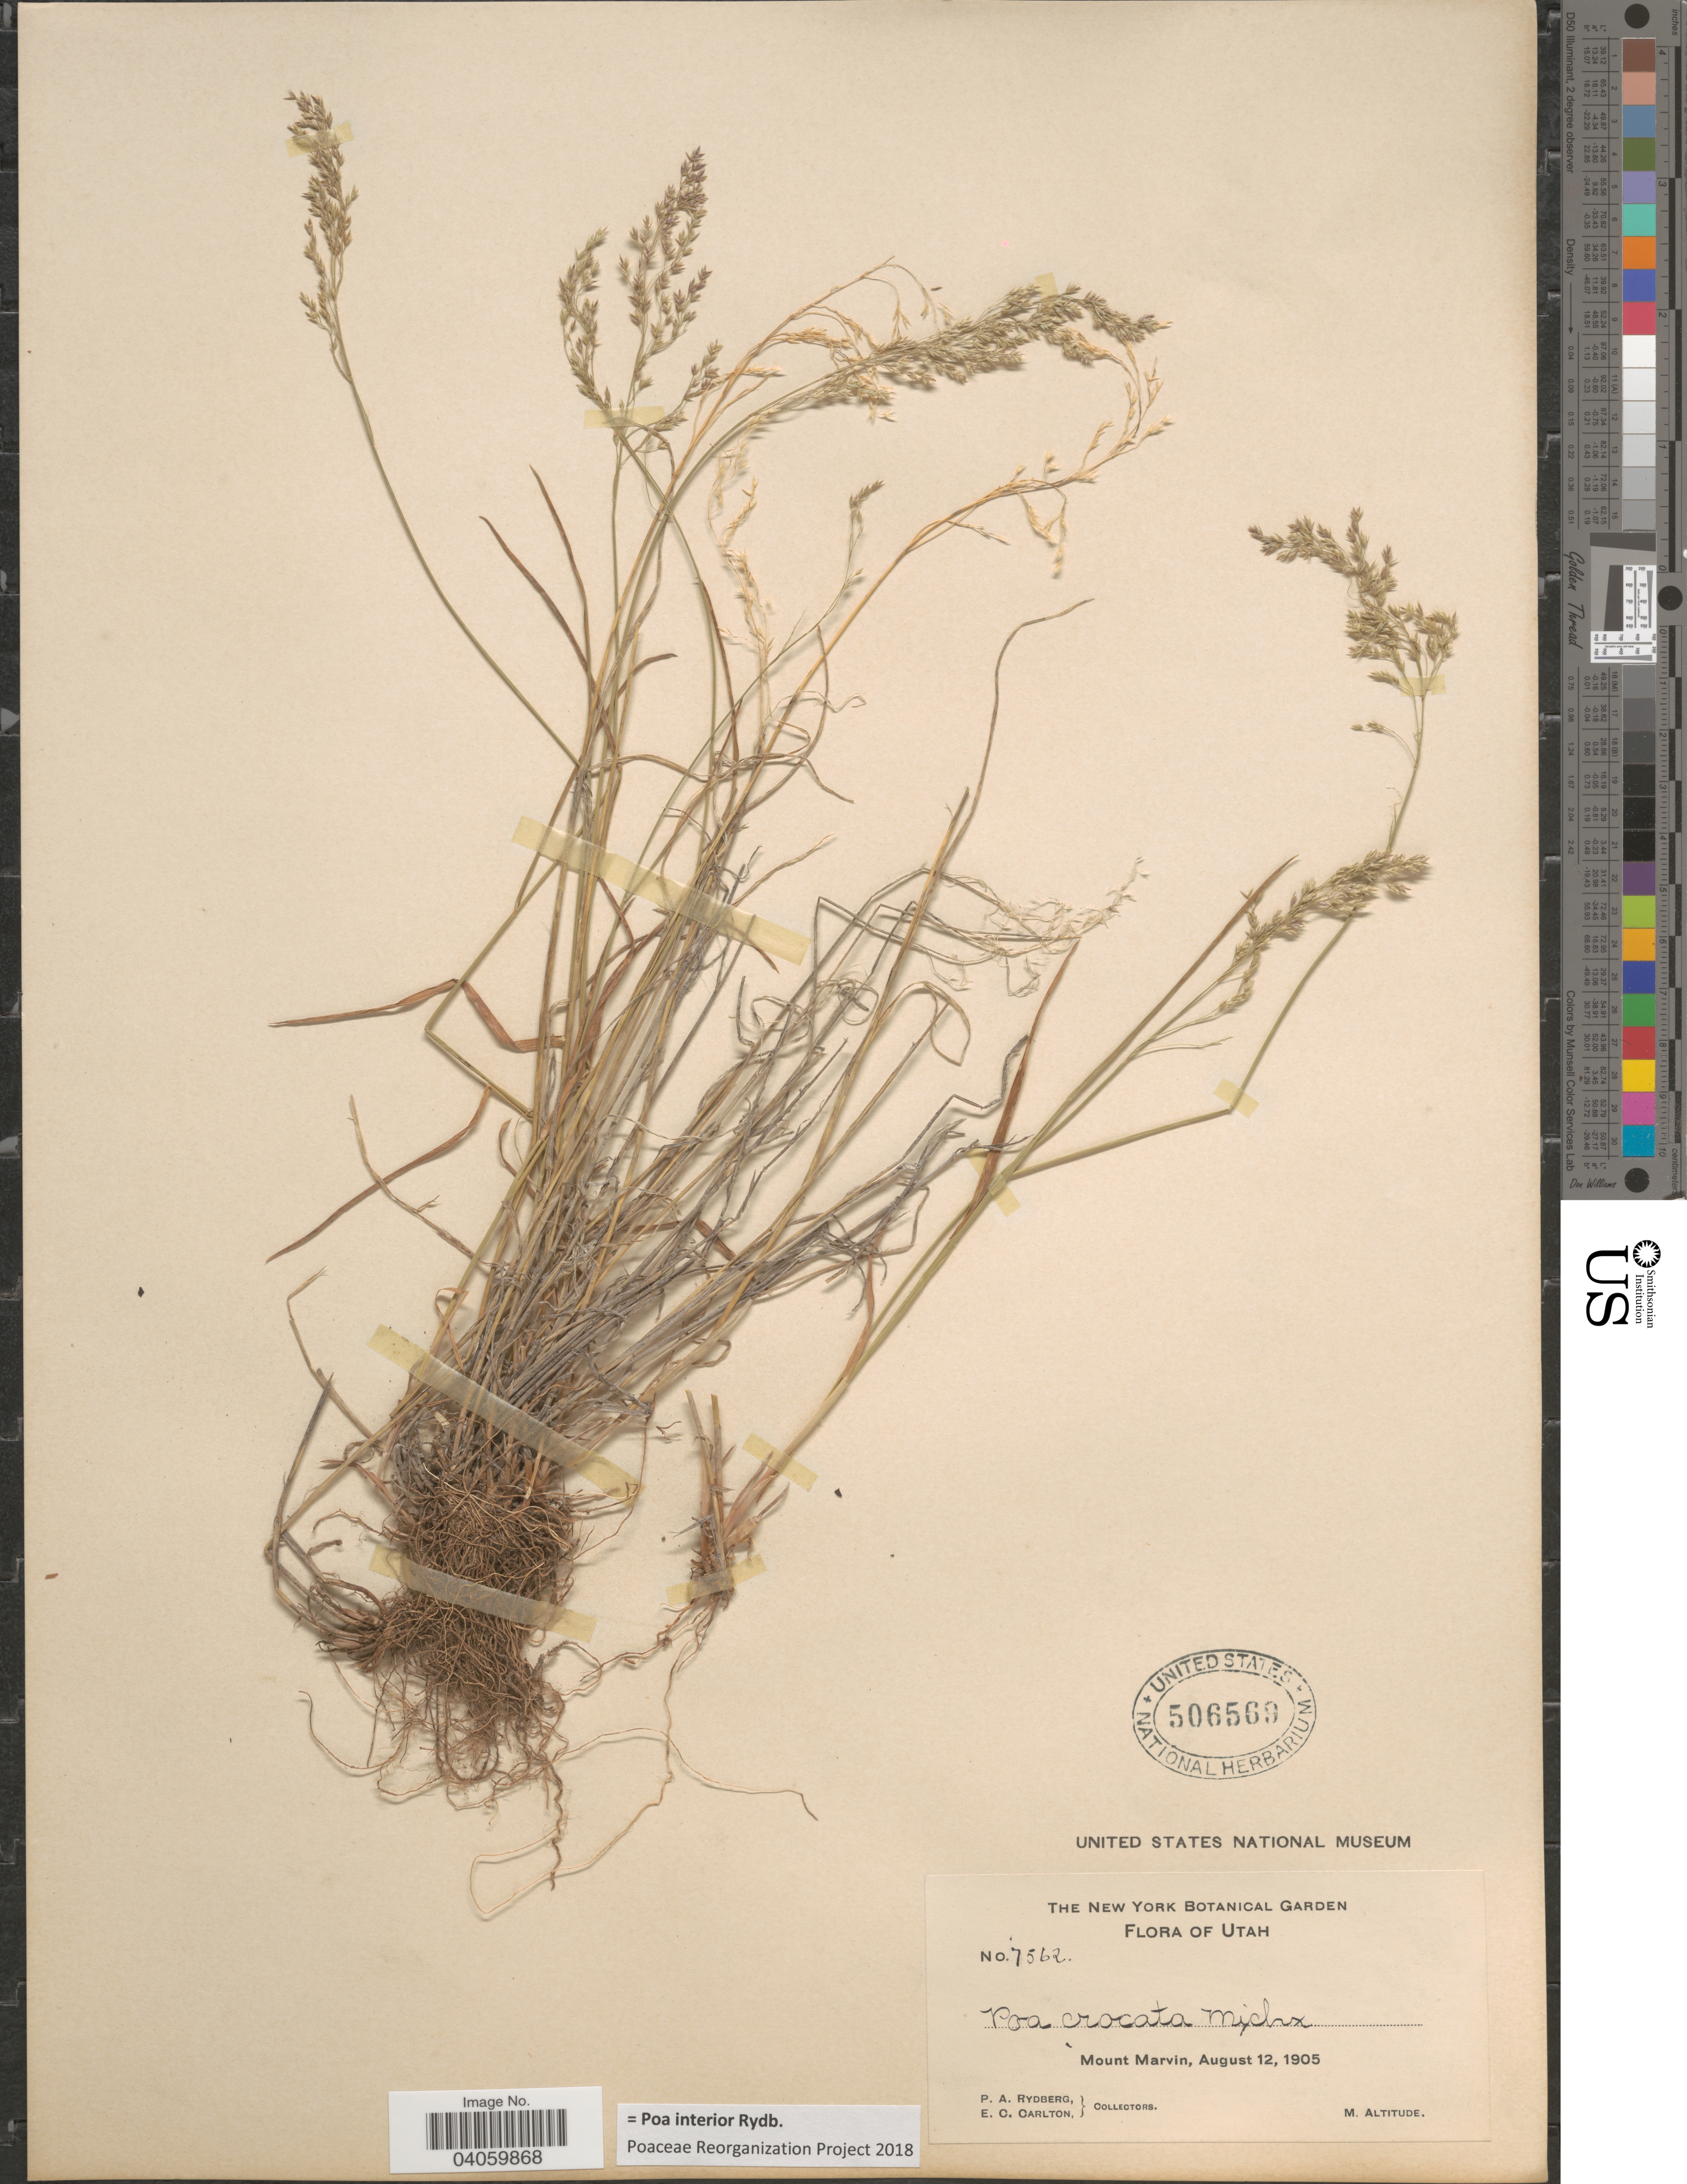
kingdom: Plantae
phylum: Tracheophyta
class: Liliopsida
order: Poales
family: Poaceae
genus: Poa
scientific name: Poa interior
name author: Rydb.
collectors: P. A. Rydberg & E. Carlton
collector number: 7562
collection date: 1905-08-12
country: United States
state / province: Utah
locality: Mount Marvin.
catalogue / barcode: US 506569